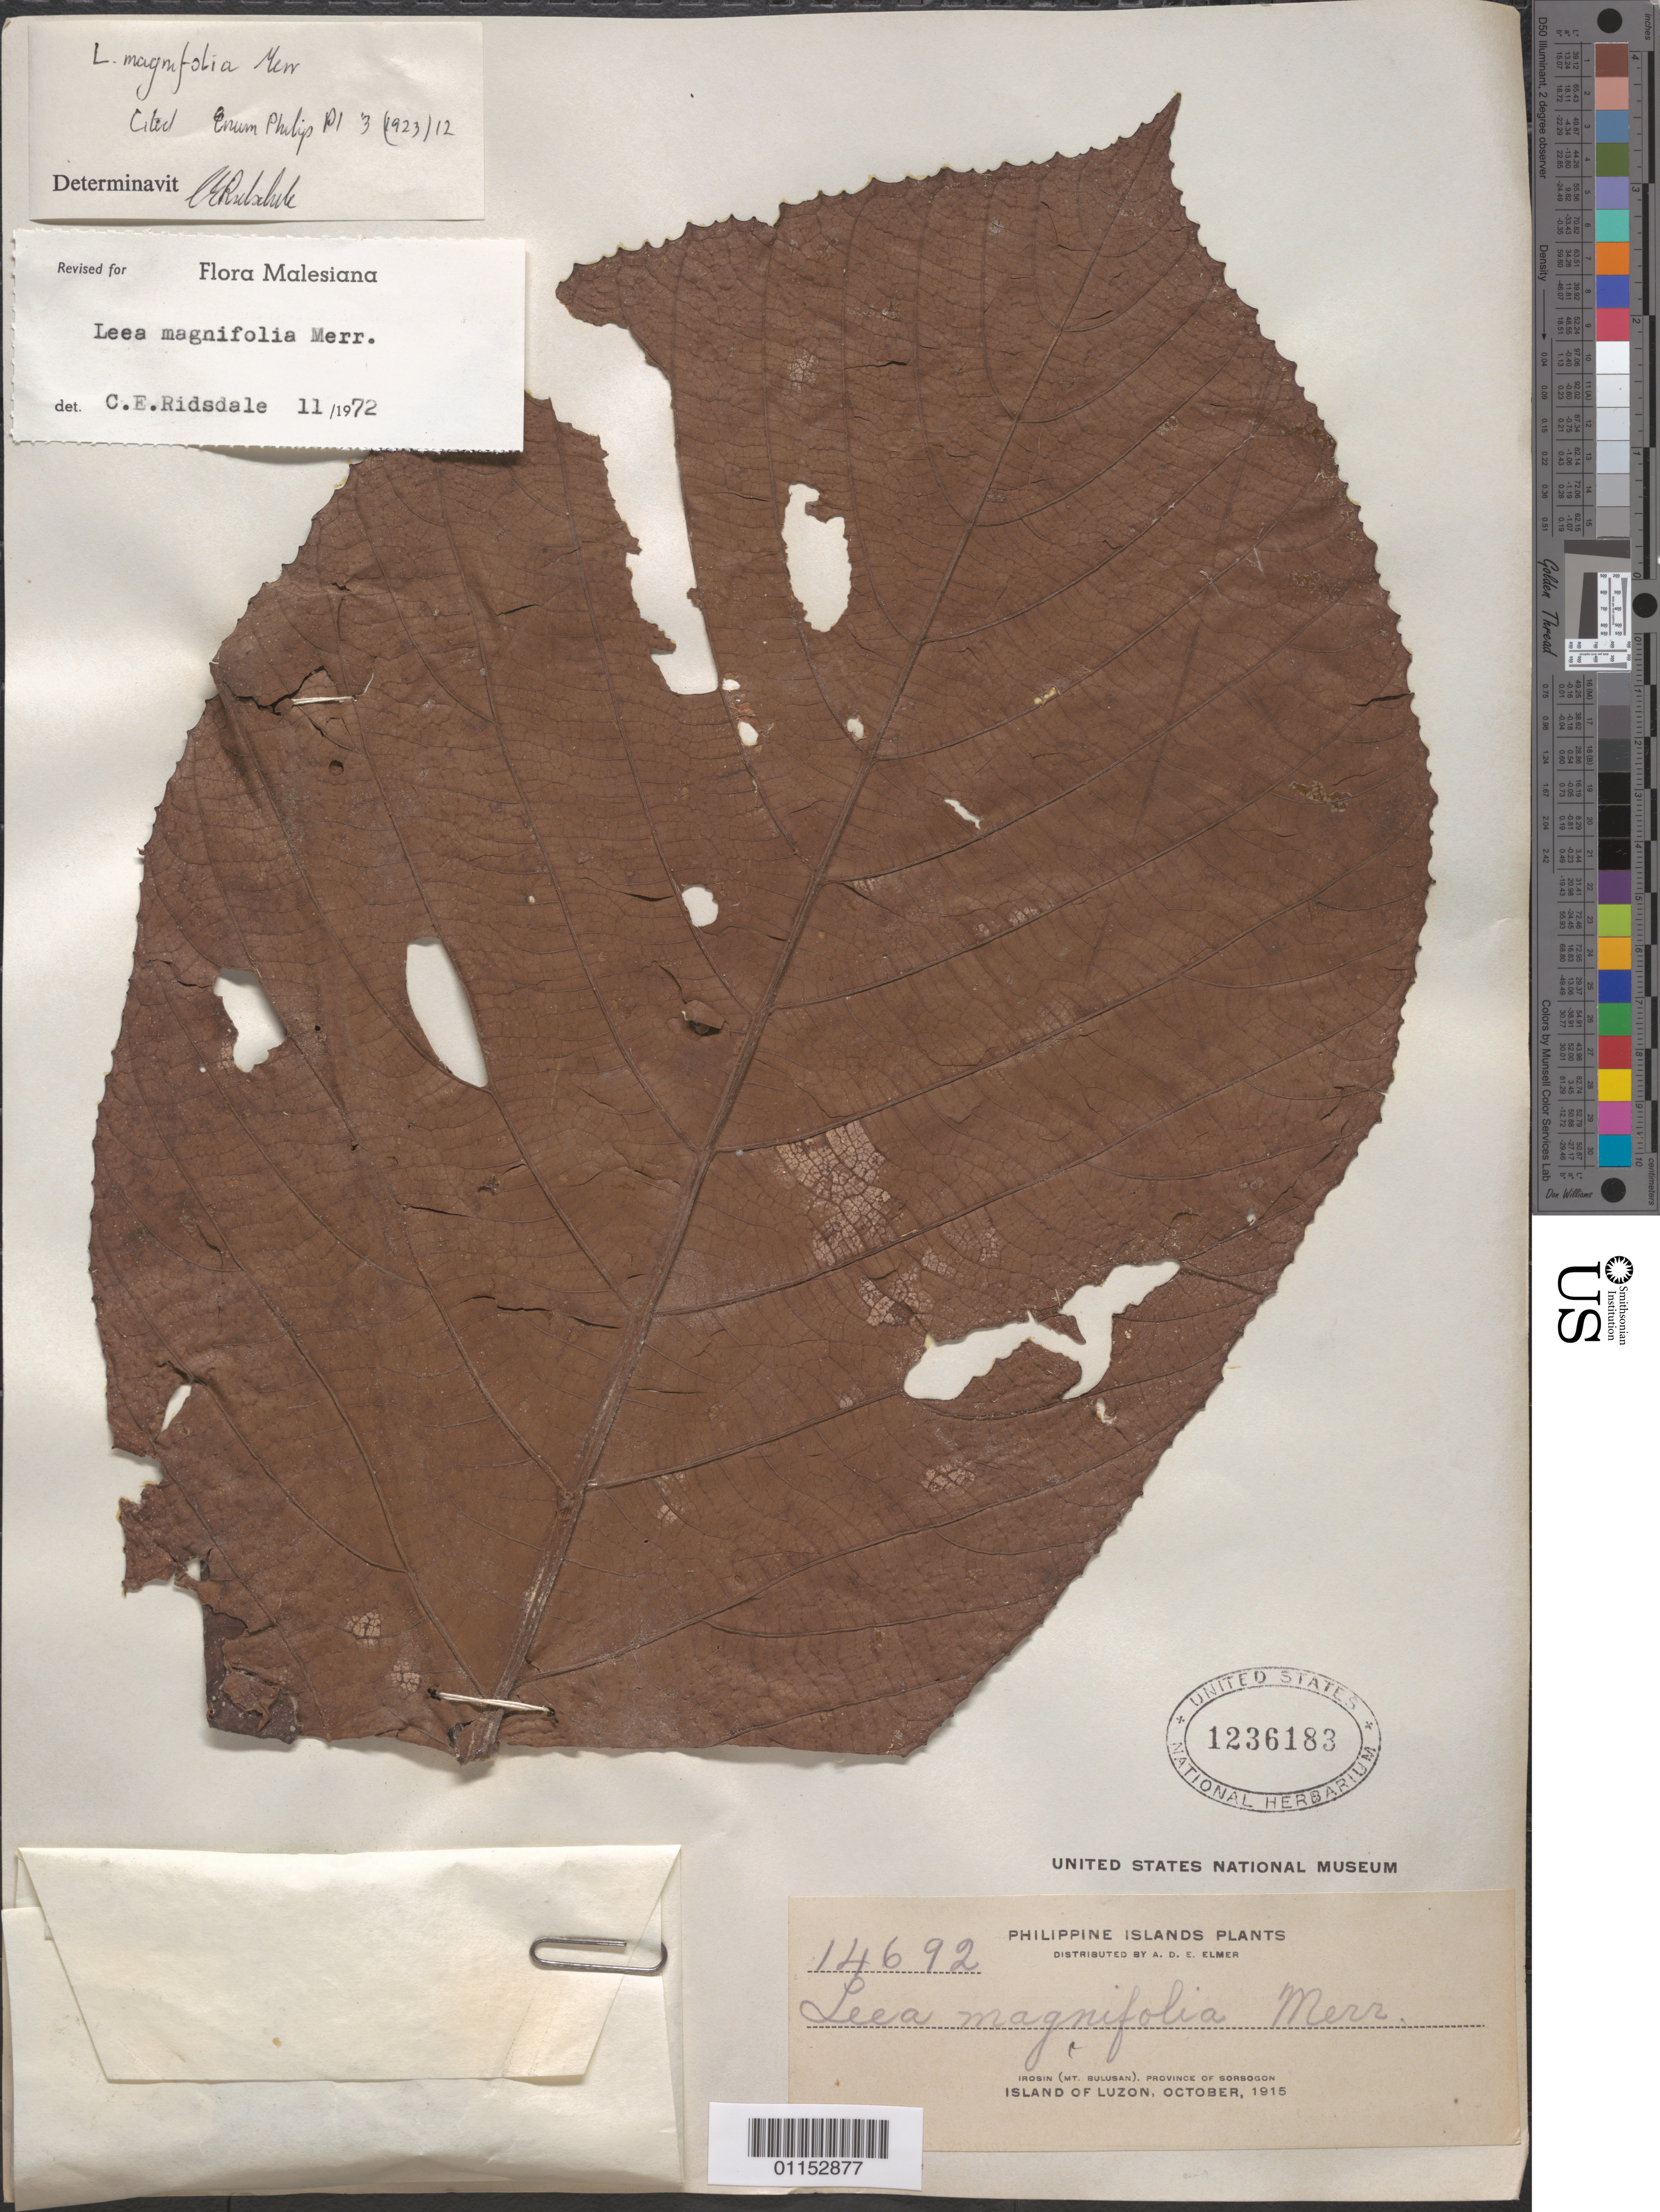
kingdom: Plantae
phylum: Tracheophyta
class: Magnoliopsida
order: Vitales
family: Vitaceae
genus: Leea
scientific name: Leea negrosensis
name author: Elmer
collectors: A. D. E. Elmer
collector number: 14692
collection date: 1915-10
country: Philippines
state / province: Bicol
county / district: Sorsogon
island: Luzon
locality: Irosin, Mt Bulusan. Luzon.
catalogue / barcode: US 1236183